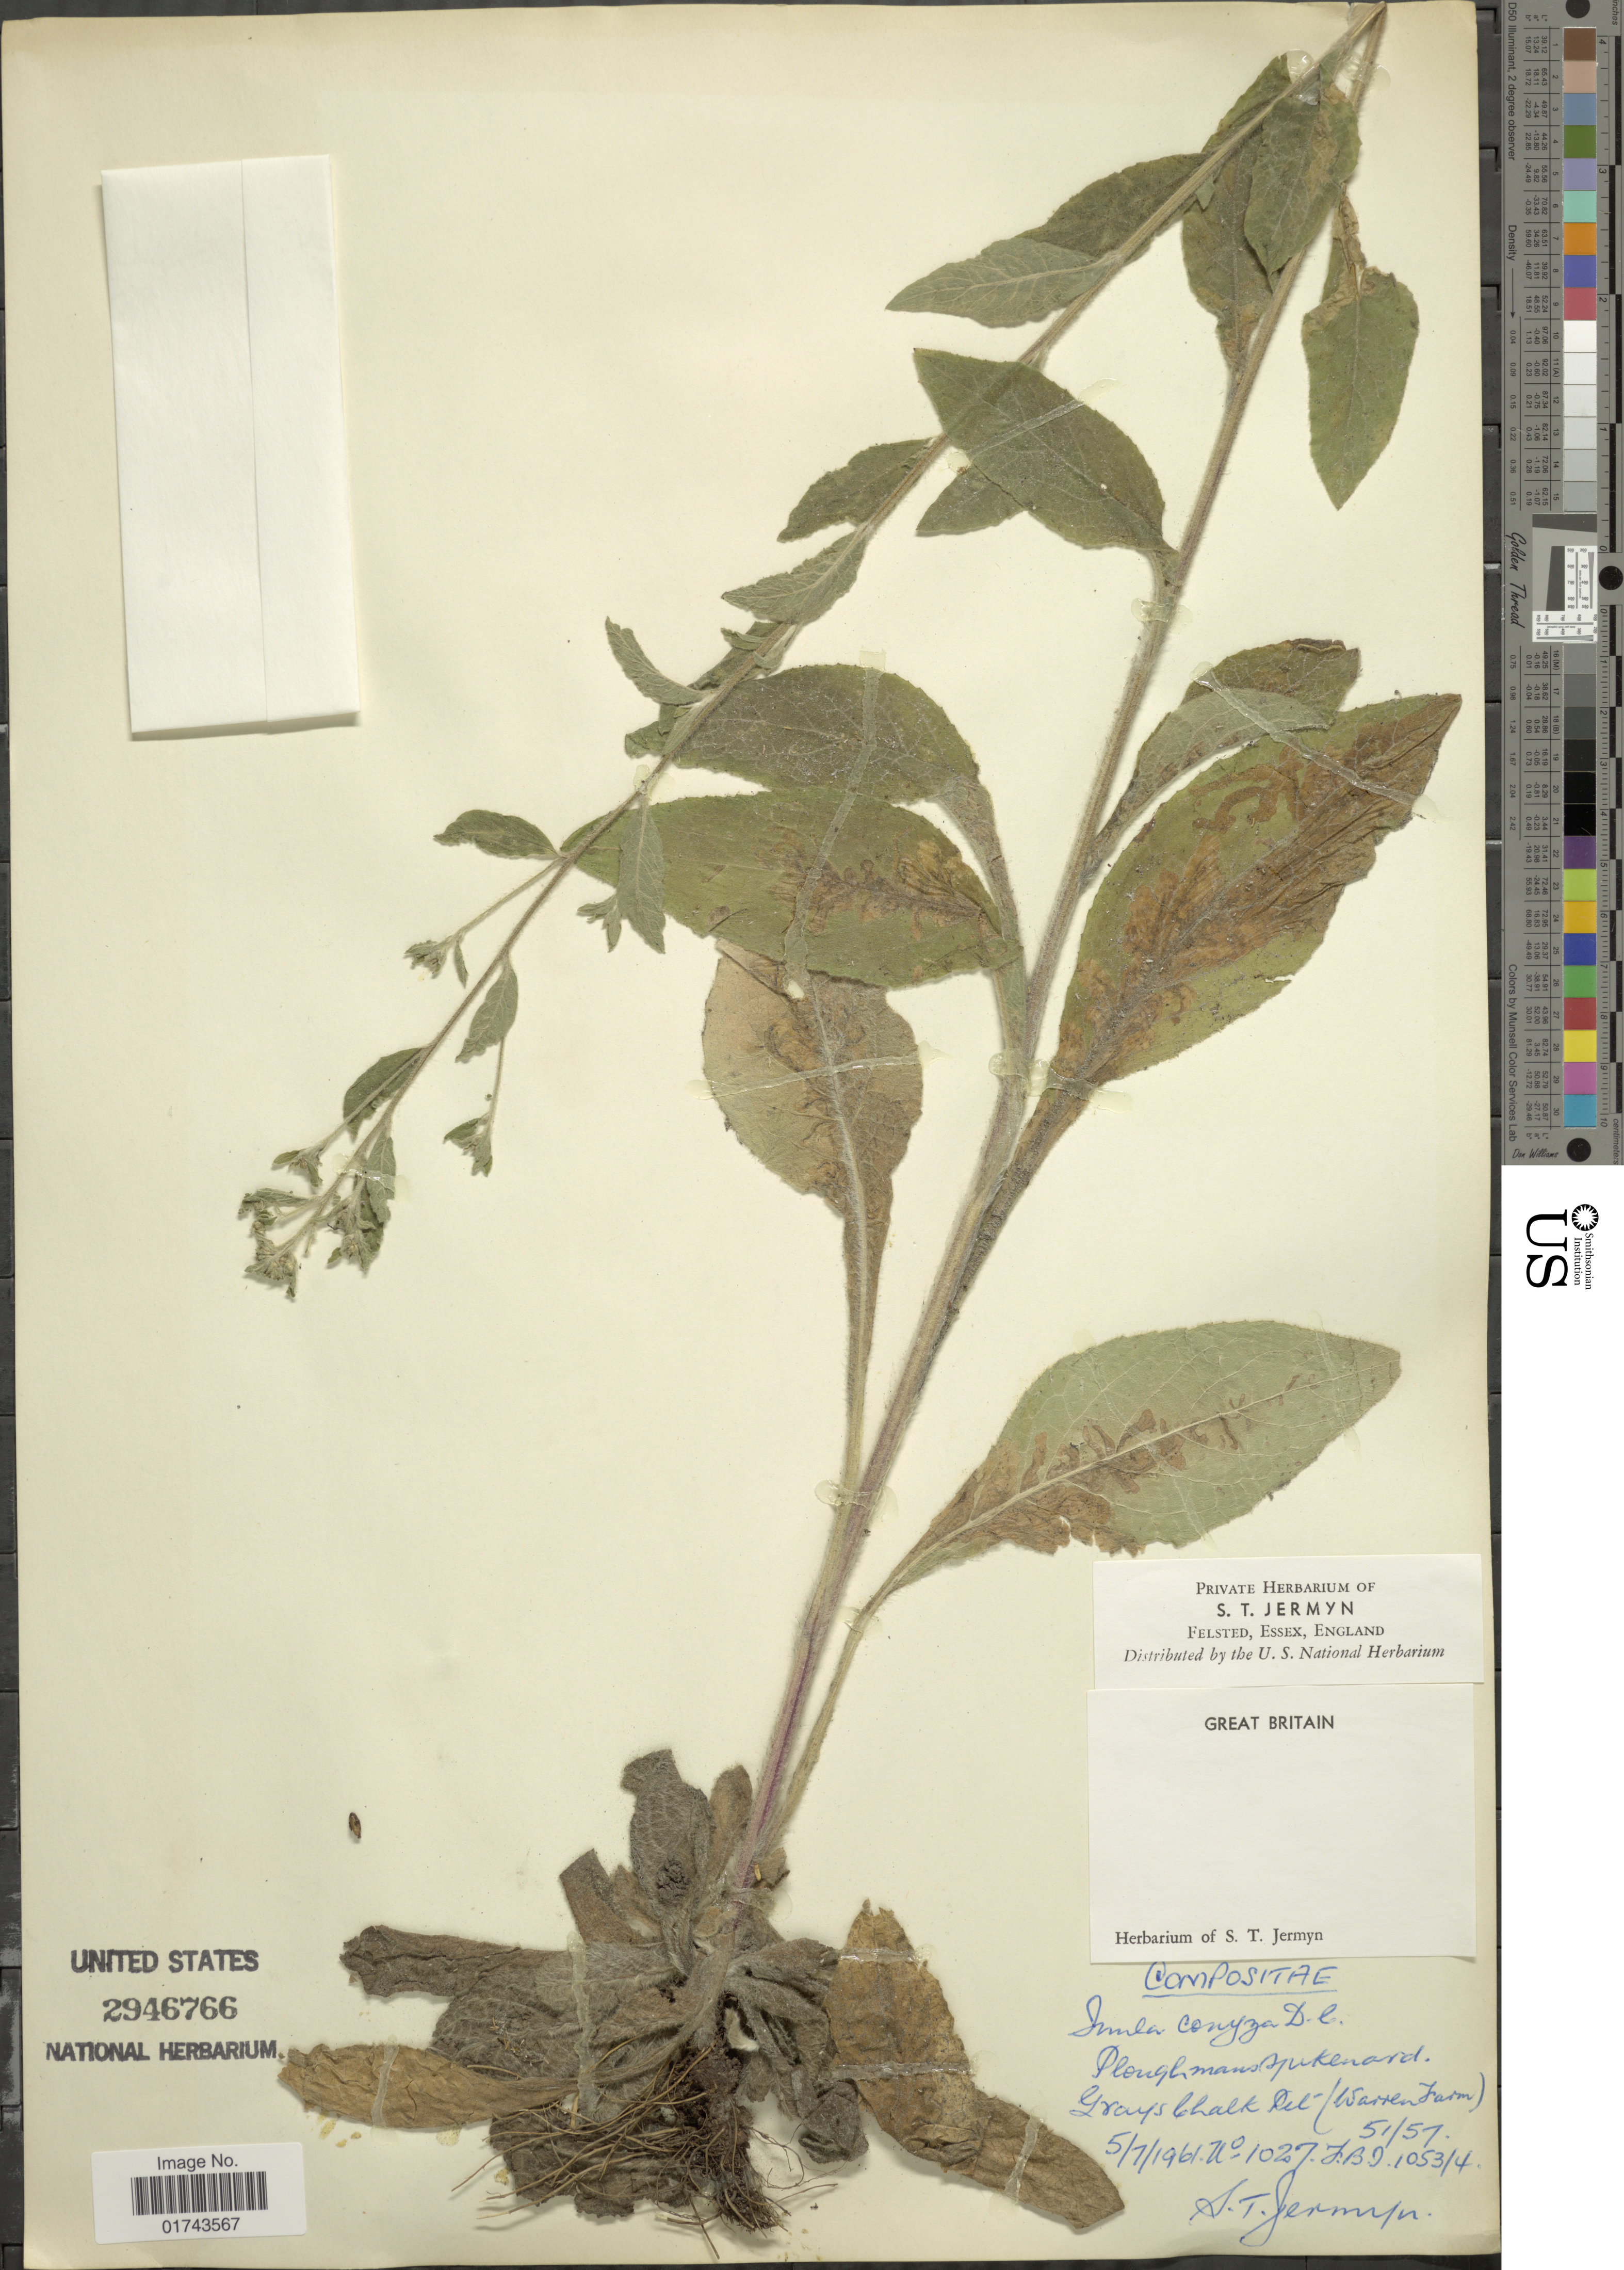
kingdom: Plantae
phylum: Tracheophyta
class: Magnoliopsida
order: Asterales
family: Asteraceae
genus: Inula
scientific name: Inula conyzae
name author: (Griess.) DC.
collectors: S. Jermyn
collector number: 1027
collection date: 1961-07-05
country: United Kingdom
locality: Great Britain, Plough mans Spikenard, Grays Chalk Del (Warren Farm)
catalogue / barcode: US 2946766